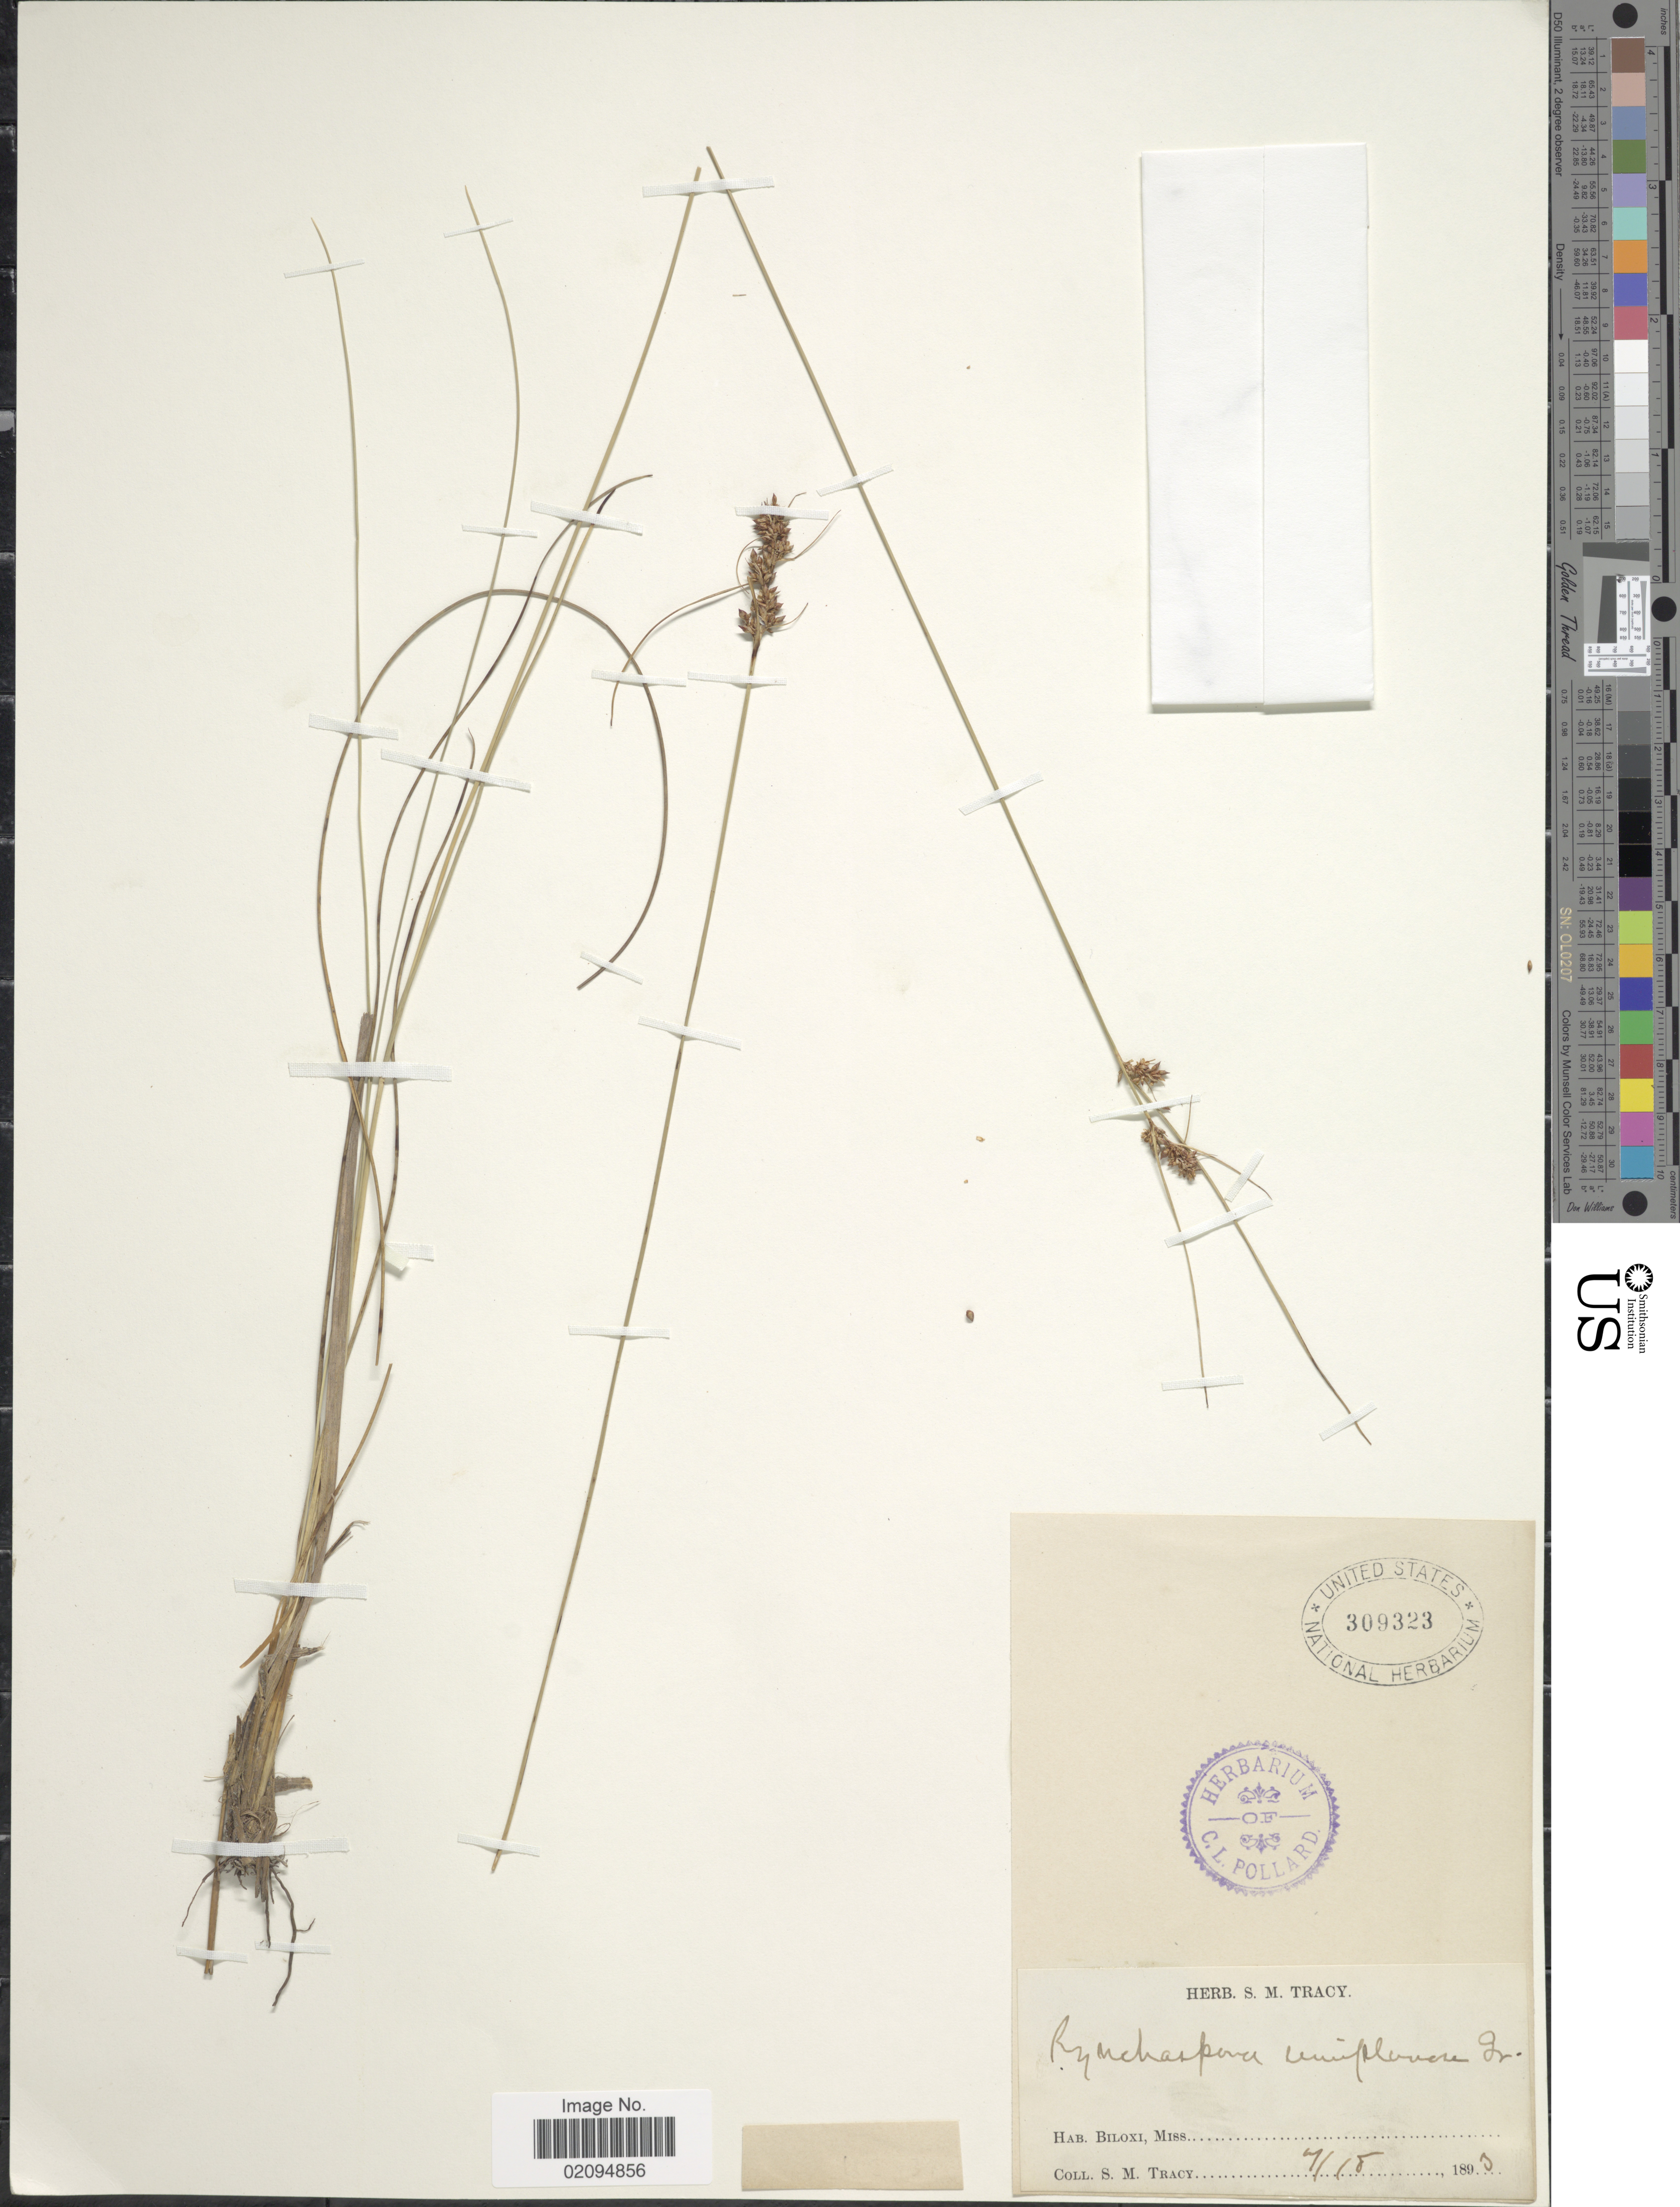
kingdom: Plantae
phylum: Tracheophyta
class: Liliopsida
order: Poales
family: Cyperaceae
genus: Rhynchospora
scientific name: Rhynchospora plumosa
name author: Elliott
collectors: S. M. Tracy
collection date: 1893-07-18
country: United States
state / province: Mississippi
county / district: Harrison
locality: Biloxi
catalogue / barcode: US 309323